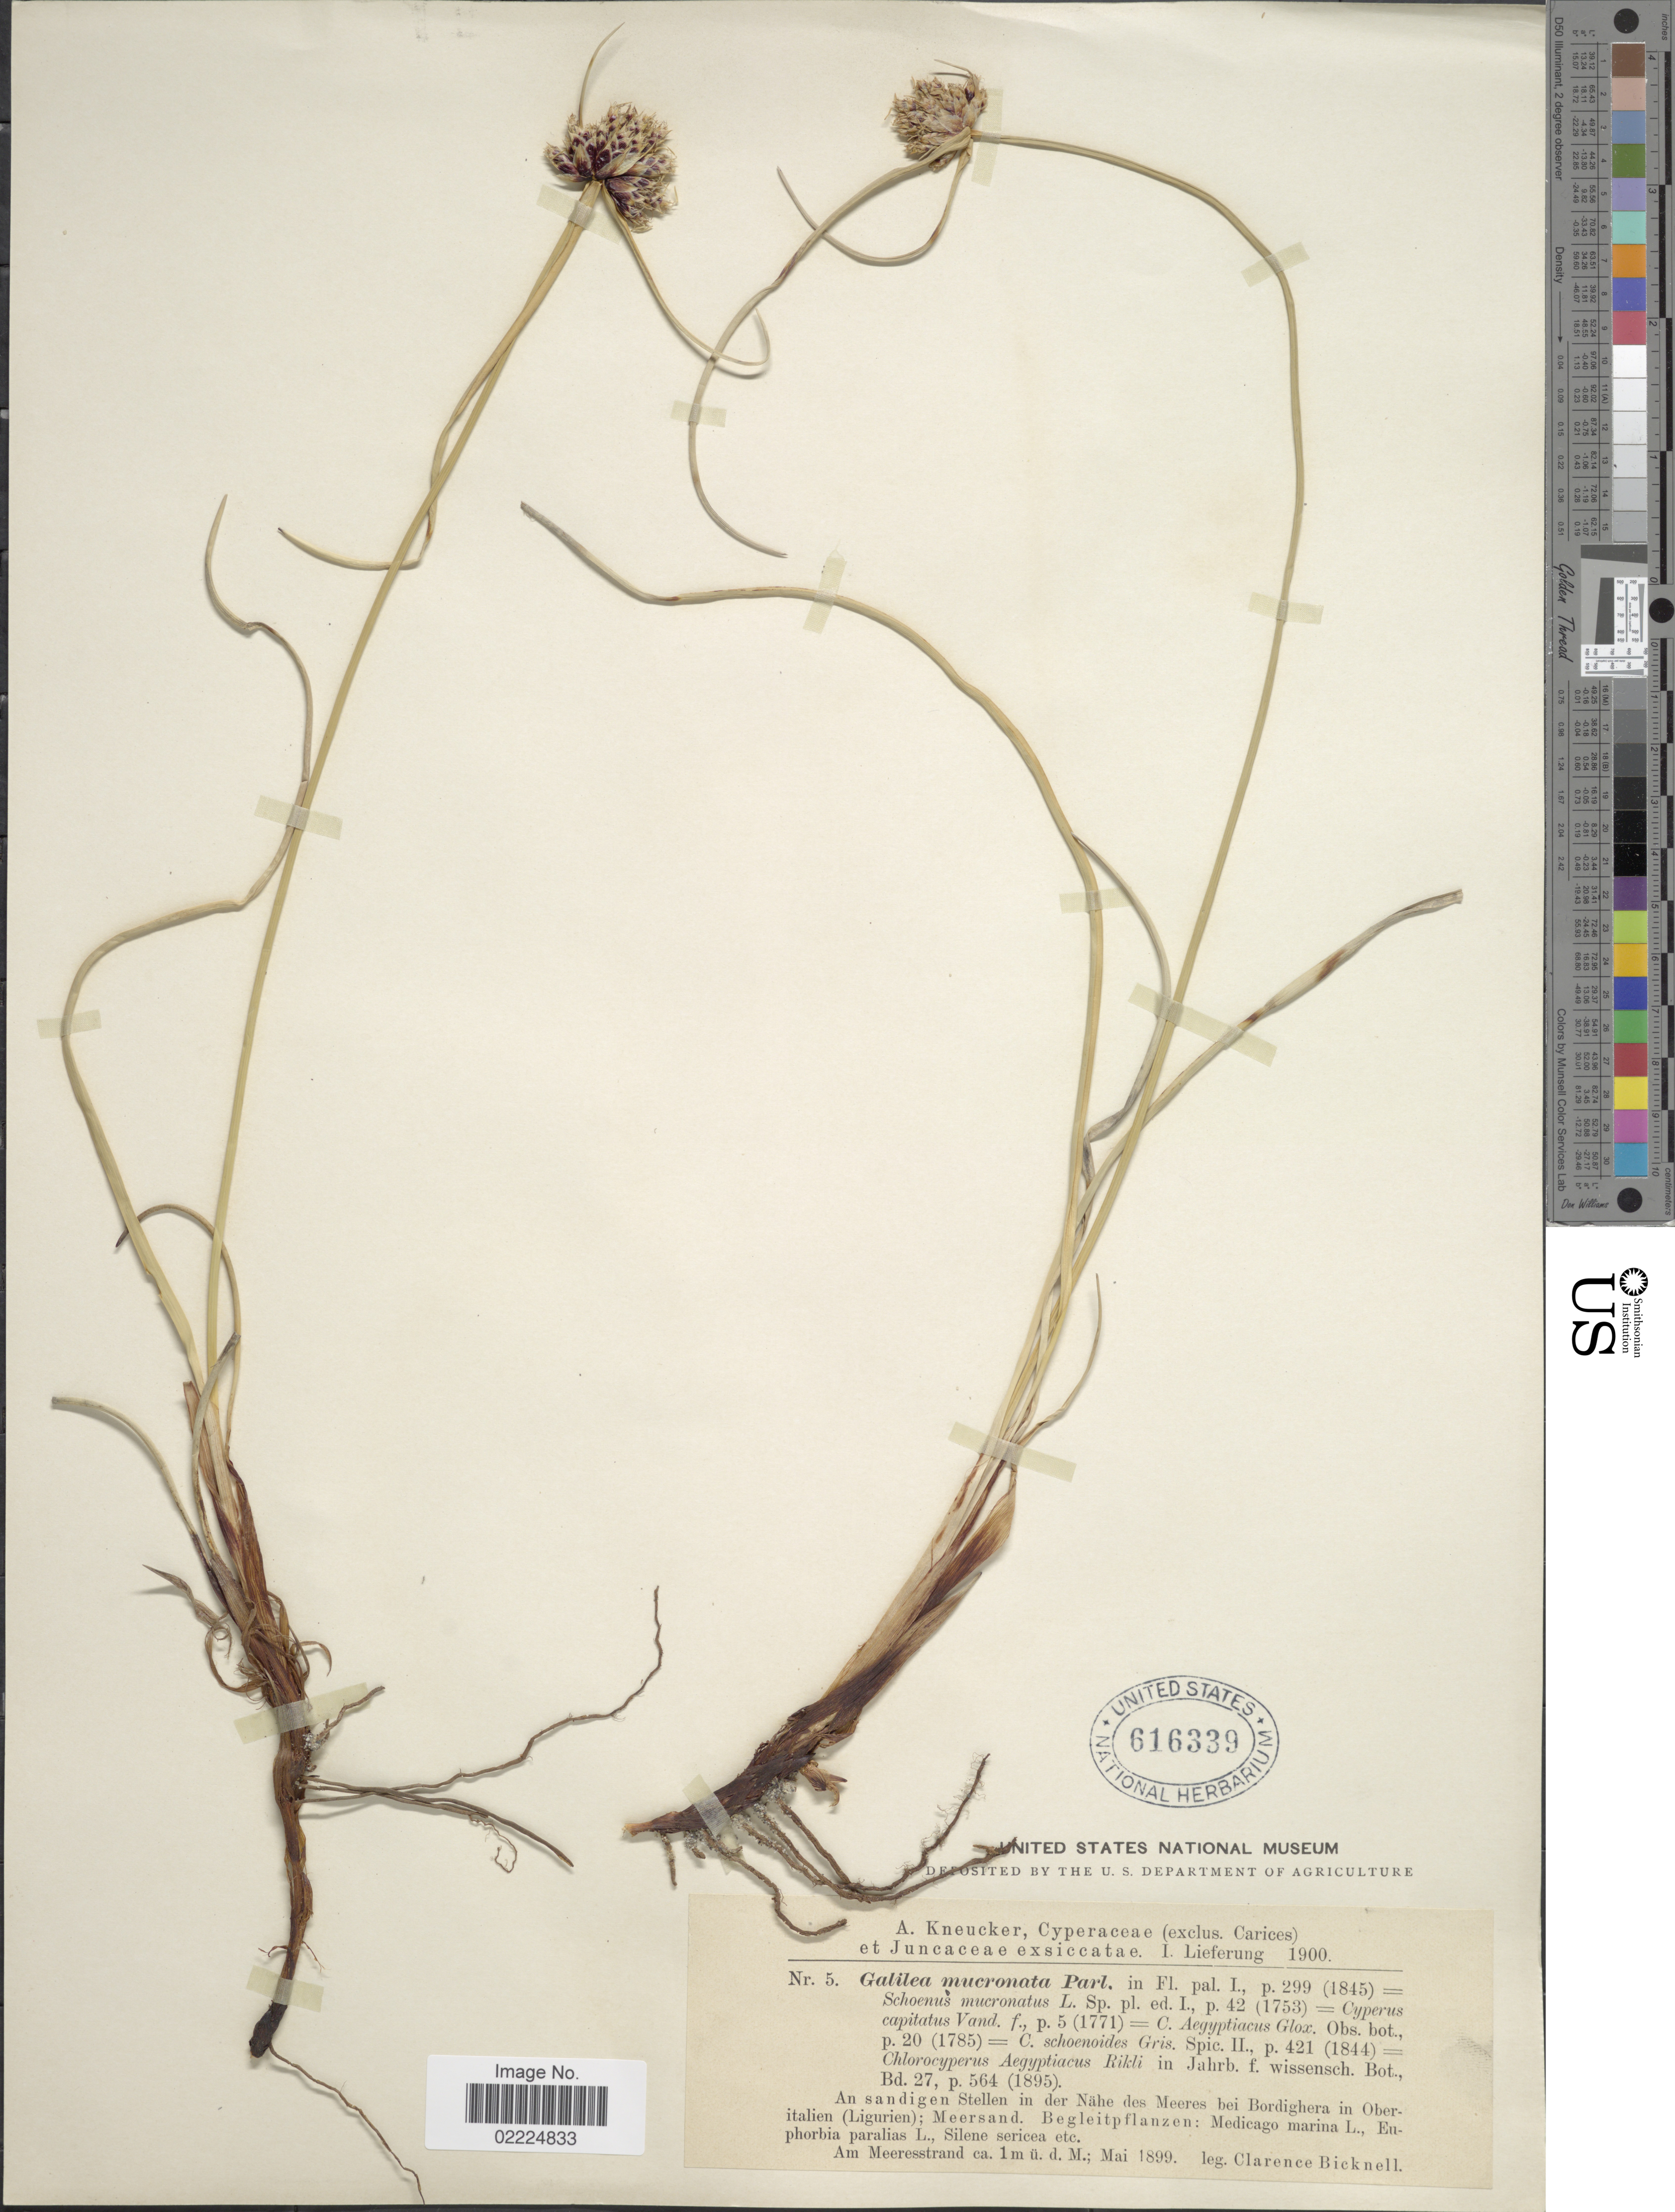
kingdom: Plantae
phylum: Tracheophyta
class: Liliopsida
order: Poales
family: Cyperaceae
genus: Cyperus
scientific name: Cyperus capitatus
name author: Vand.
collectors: C. Bicknell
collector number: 5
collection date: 1899-05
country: Italy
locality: An sandigen Steelen in der Nahe des Meeres bei Bordighera in Oberitalien (Ligurien); Meersand. Am Meerestrand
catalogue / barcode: US 616339